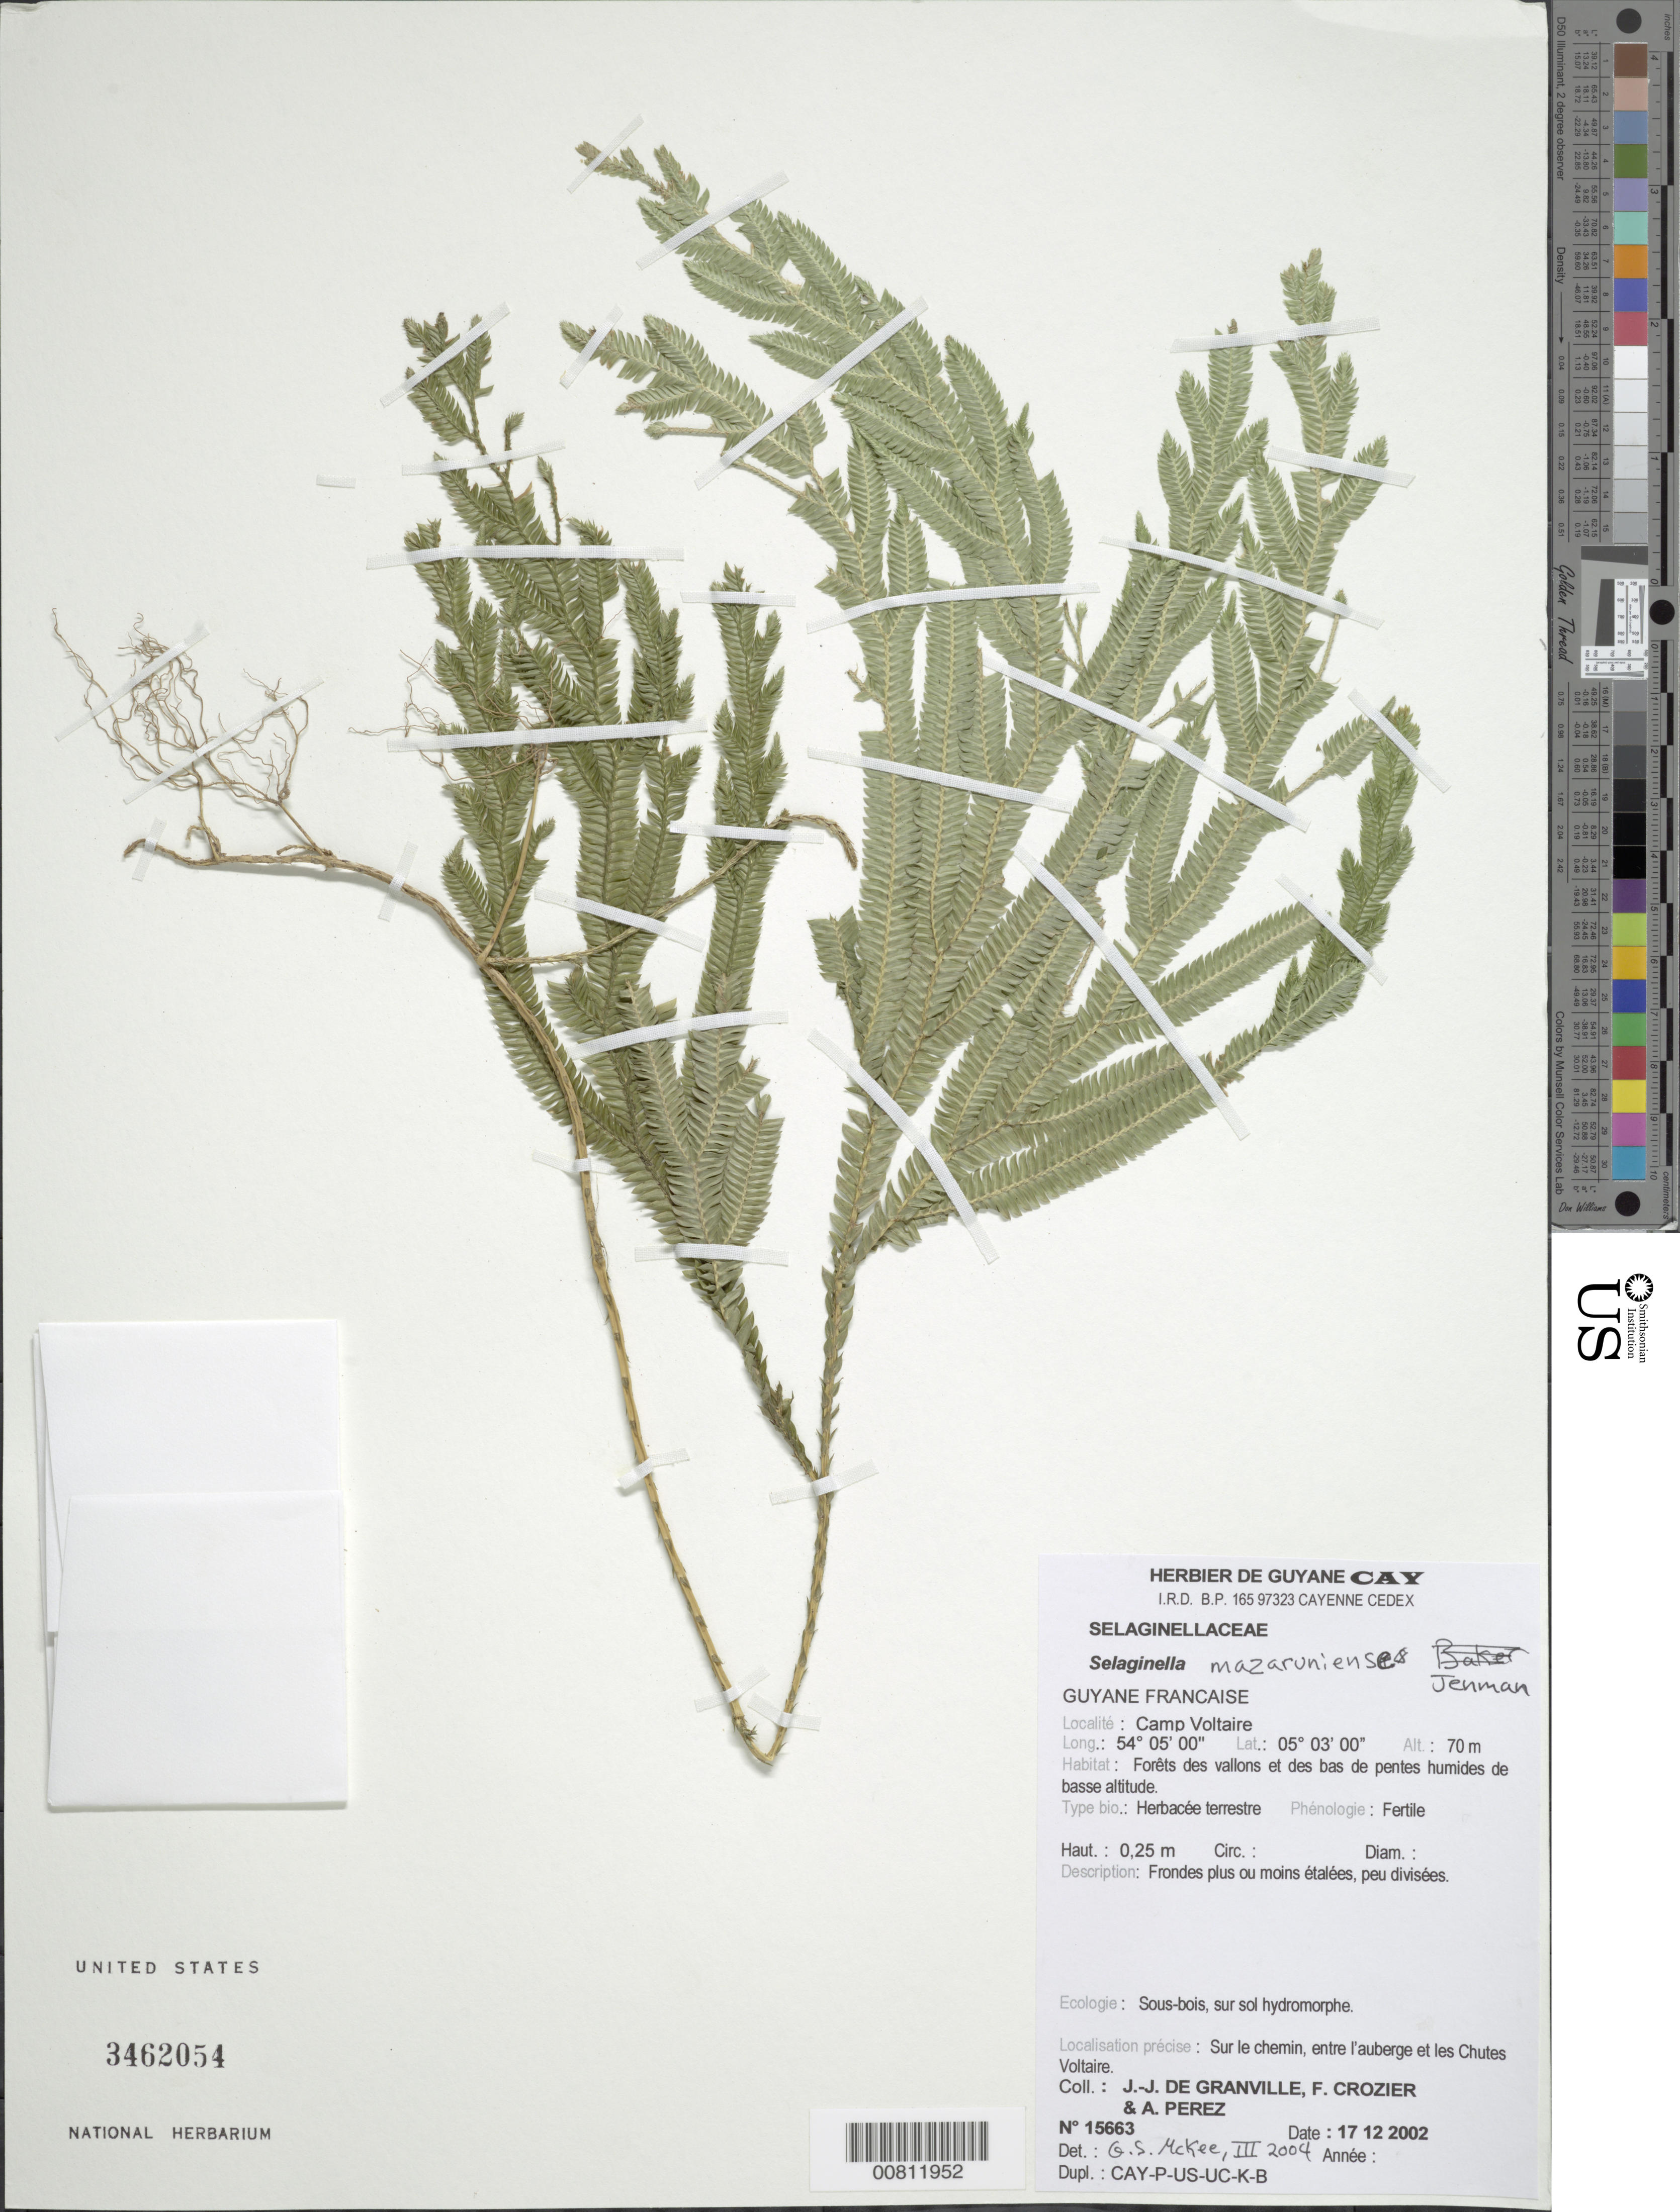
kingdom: Plantae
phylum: Tracheophyta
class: Lycopodiopsida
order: Selaginellales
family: Selaginellaceae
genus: Selaginella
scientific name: Selaginella parkeri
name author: (Hook. & Grev.) Spring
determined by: Valdespino, I. A., (PMA), Universidad de Panama (PANAMA)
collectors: J.-J. de Granville, F. Crozier & A. Perez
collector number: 15663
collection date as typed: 17-Dec-02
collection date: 2002-12-17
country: French Guiana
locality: Camp Voltaire, Bassin de la Mana. Sur le chemin, entre l'auberge et les Chutes Voltaire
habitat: Forêts des vallons et des bas de pentes humides de basse altitude. Sous-bois, sur sol hydromorphe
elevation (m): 70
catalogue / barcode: US 3462054